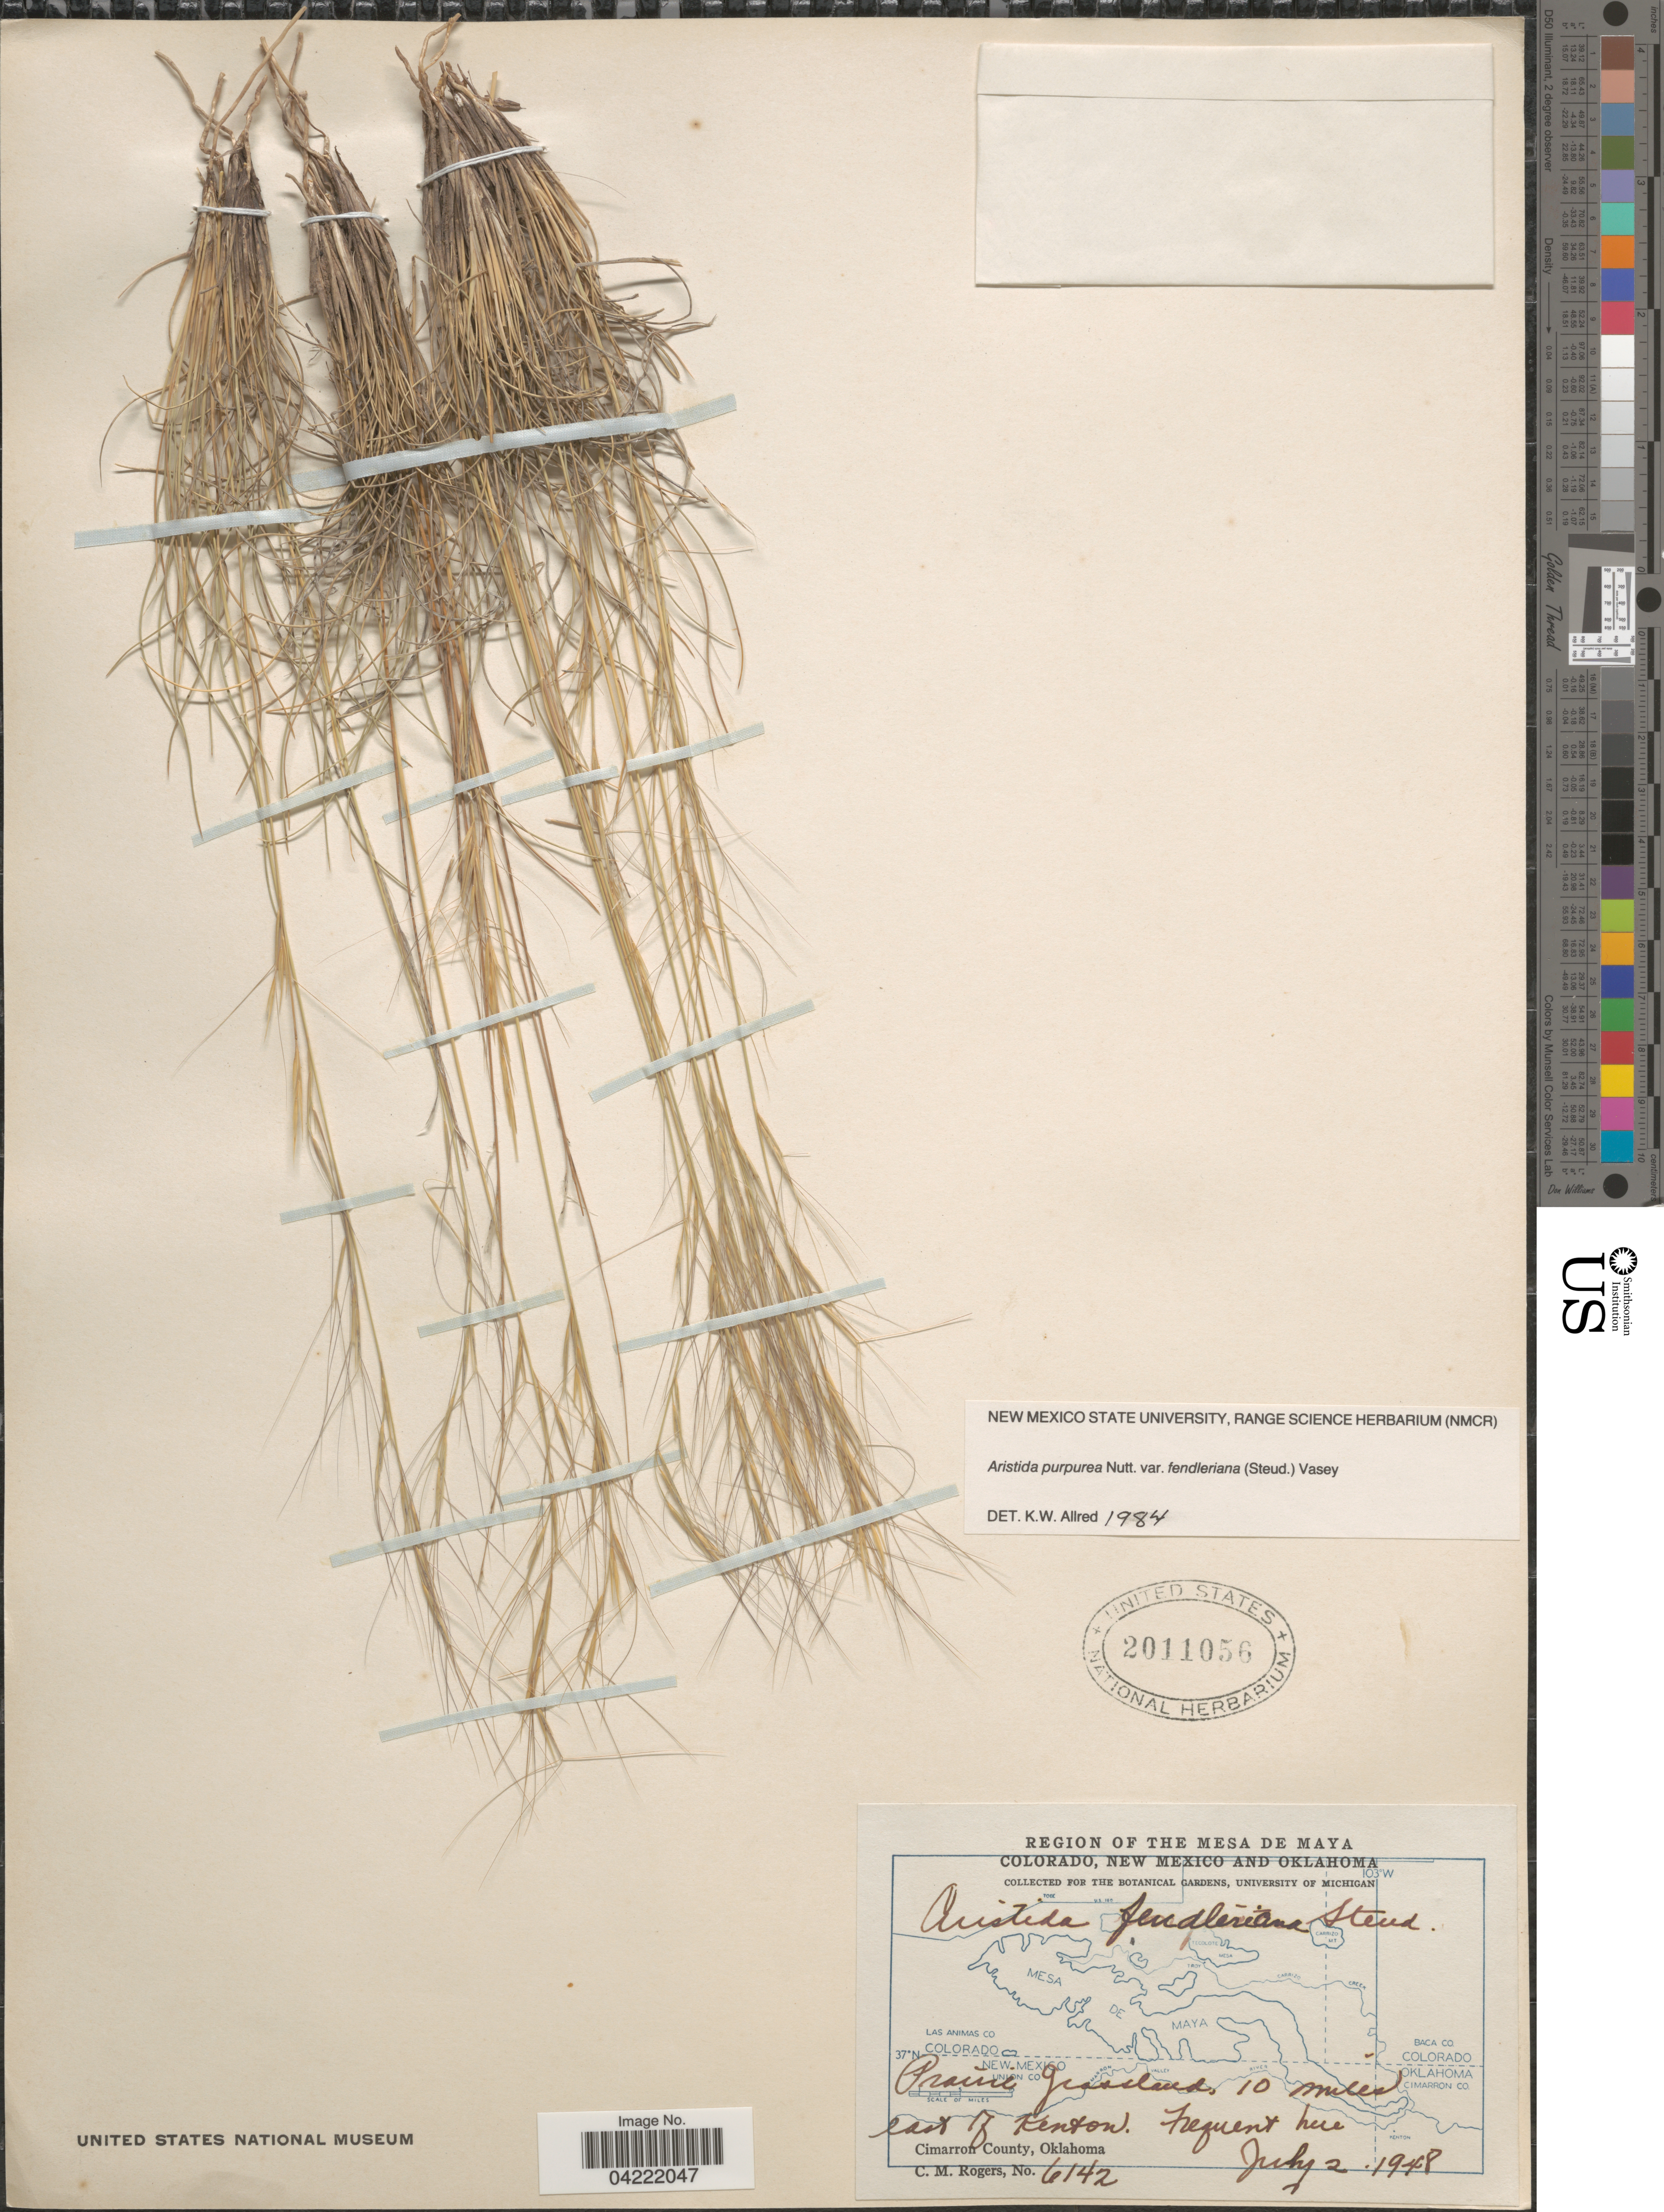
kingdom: Plantae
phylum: Tracheophyta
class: Liliopsida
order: Poales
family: Poaceae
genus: Aristida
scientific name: Aristida purpurea var. fendleriana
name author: (Steud.) Vasey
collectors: C. M. Rogers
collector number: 6142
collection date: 1948-07-02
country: United States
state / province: Oklahoma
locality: Region of The Mesa de Maya. Prairie grassland, 10 miles east of Kenton. Cimarron County.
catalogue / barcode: US 2011056